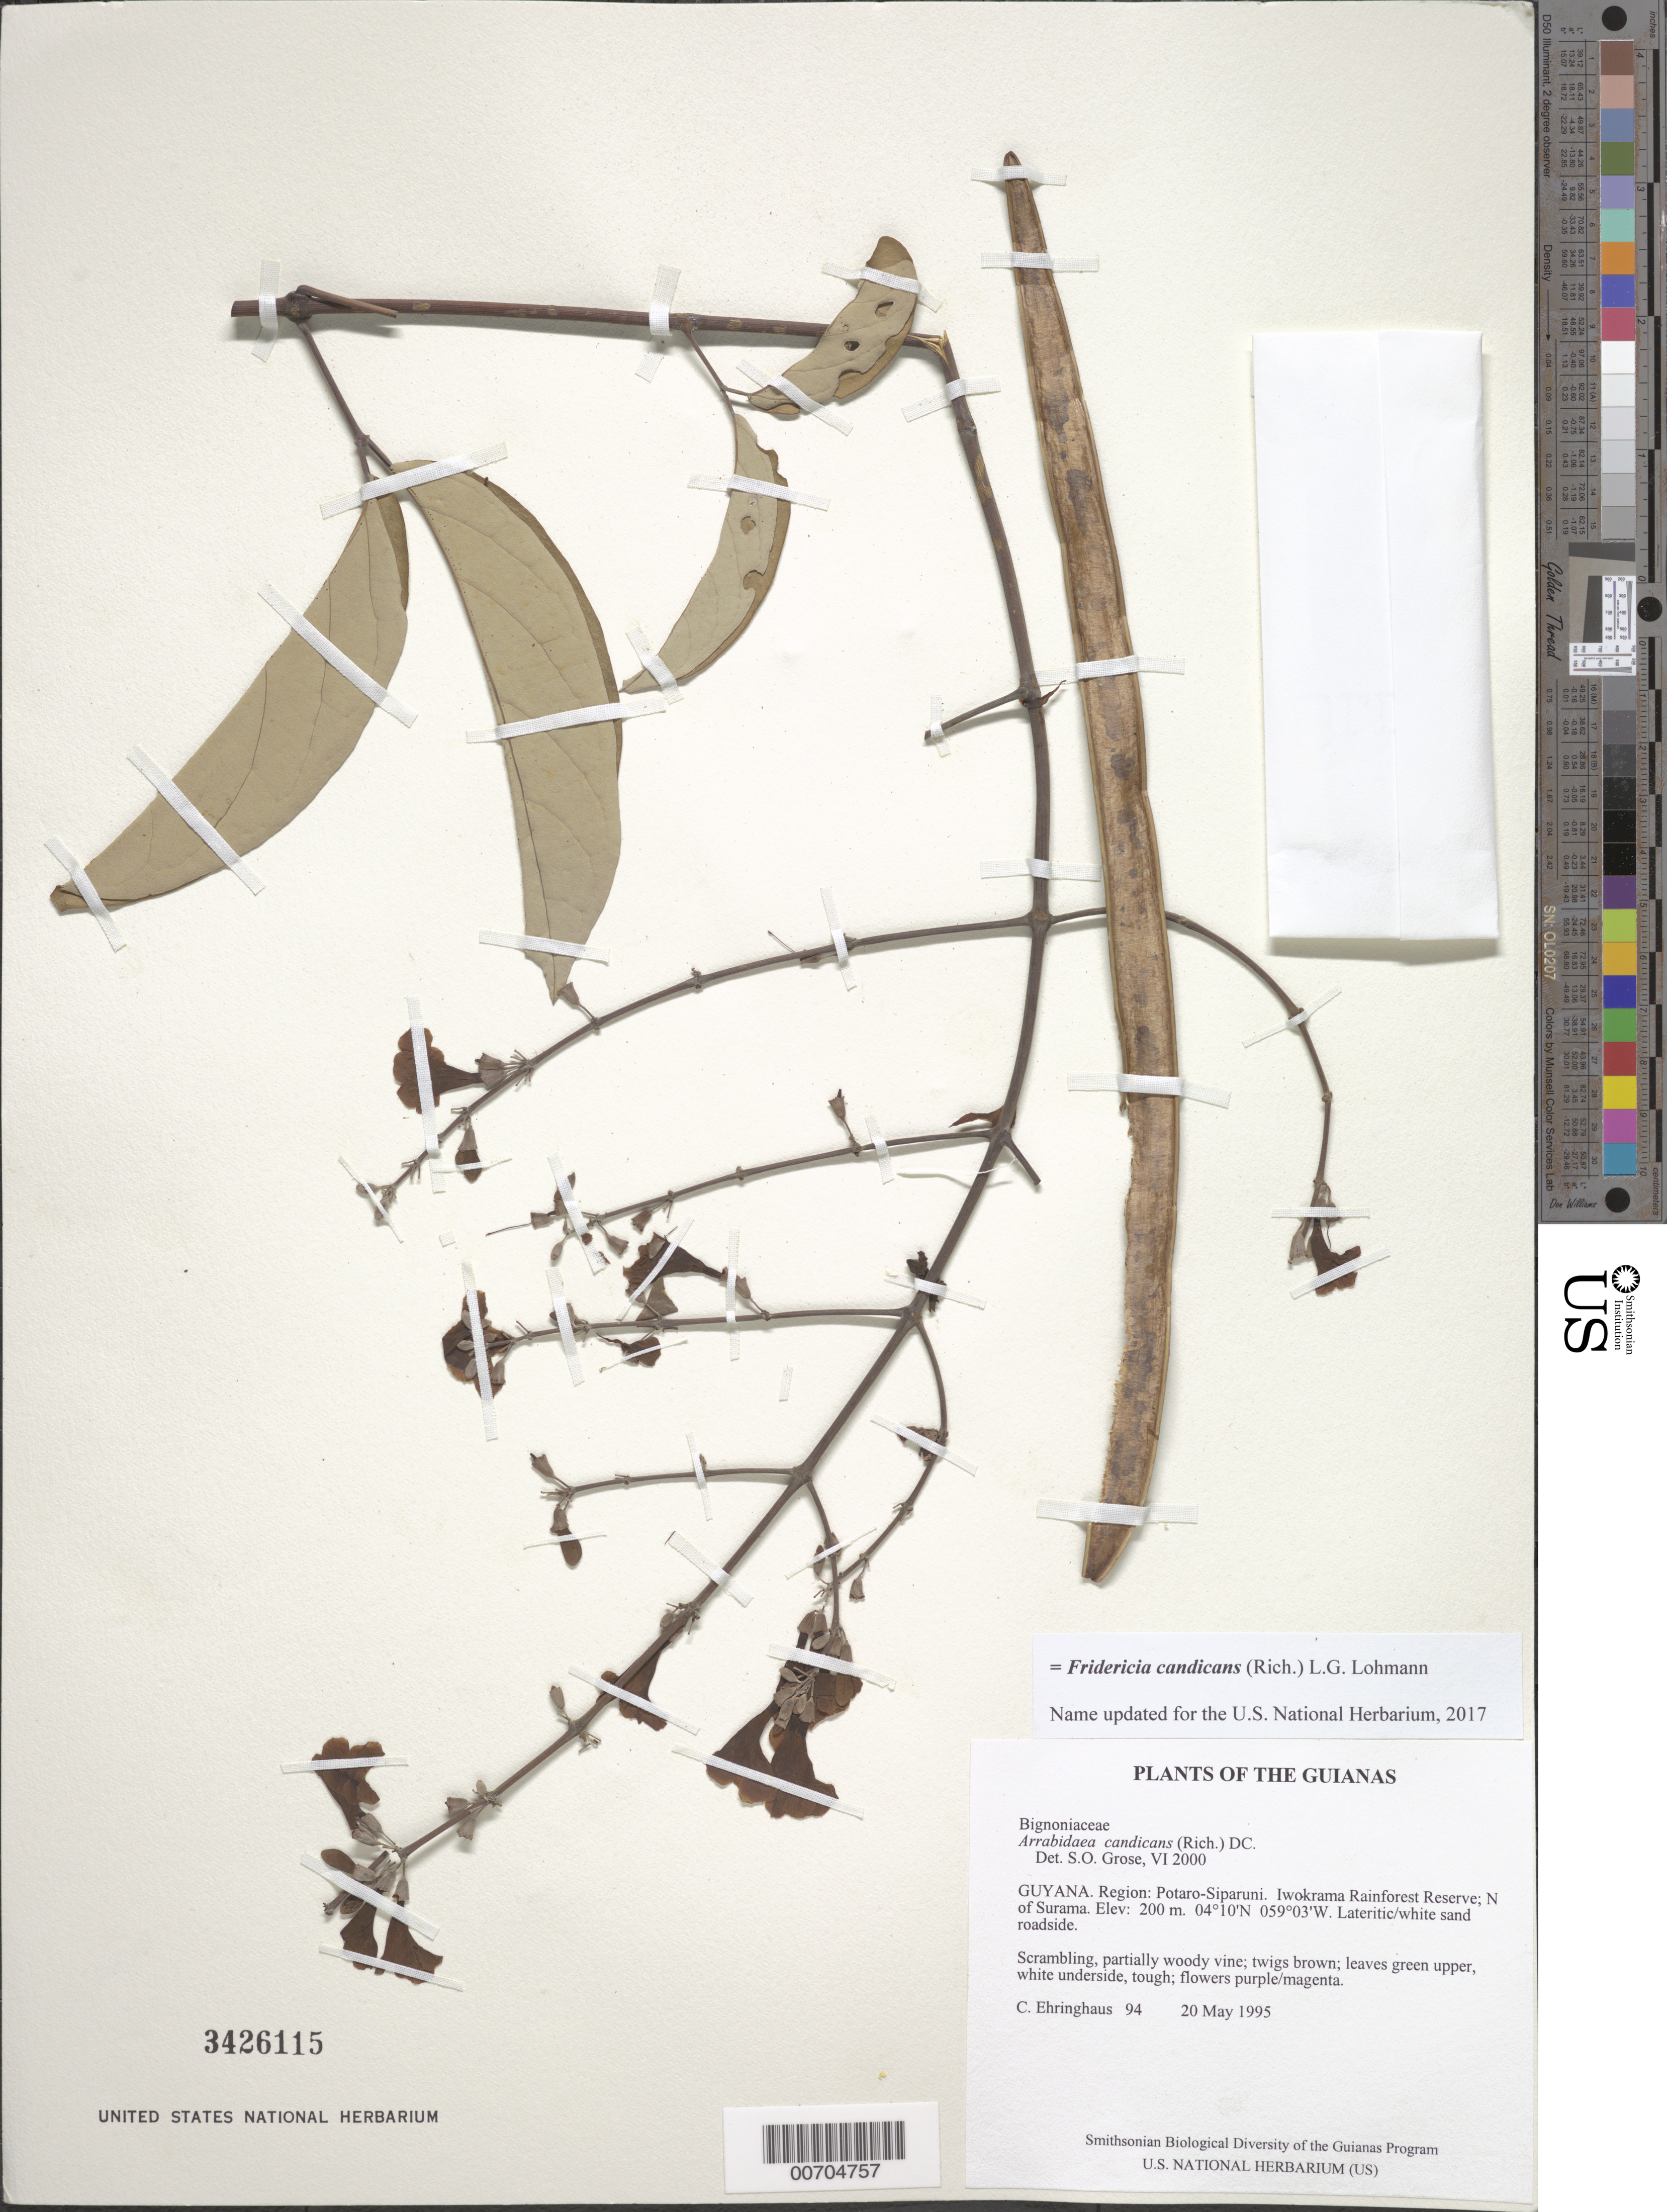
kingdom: Plantae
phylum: Tracheophyta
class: Magnoliopsida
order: Lamiales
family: Bignoniaceae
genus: Arrabidaea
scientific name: Arrabidaea candicans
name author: (Rich.) DC.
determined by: Grose, S. O.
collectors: C. Ehringhaus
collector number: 94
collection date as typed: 20 May 1995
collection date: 1995-05-20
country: Guyana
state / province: Potaro-Siparuni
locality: Iwokrama Rainforest Reserve; N of Surama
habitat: Lateritic/white sand roadside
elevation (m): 200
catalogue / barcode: US 3426115